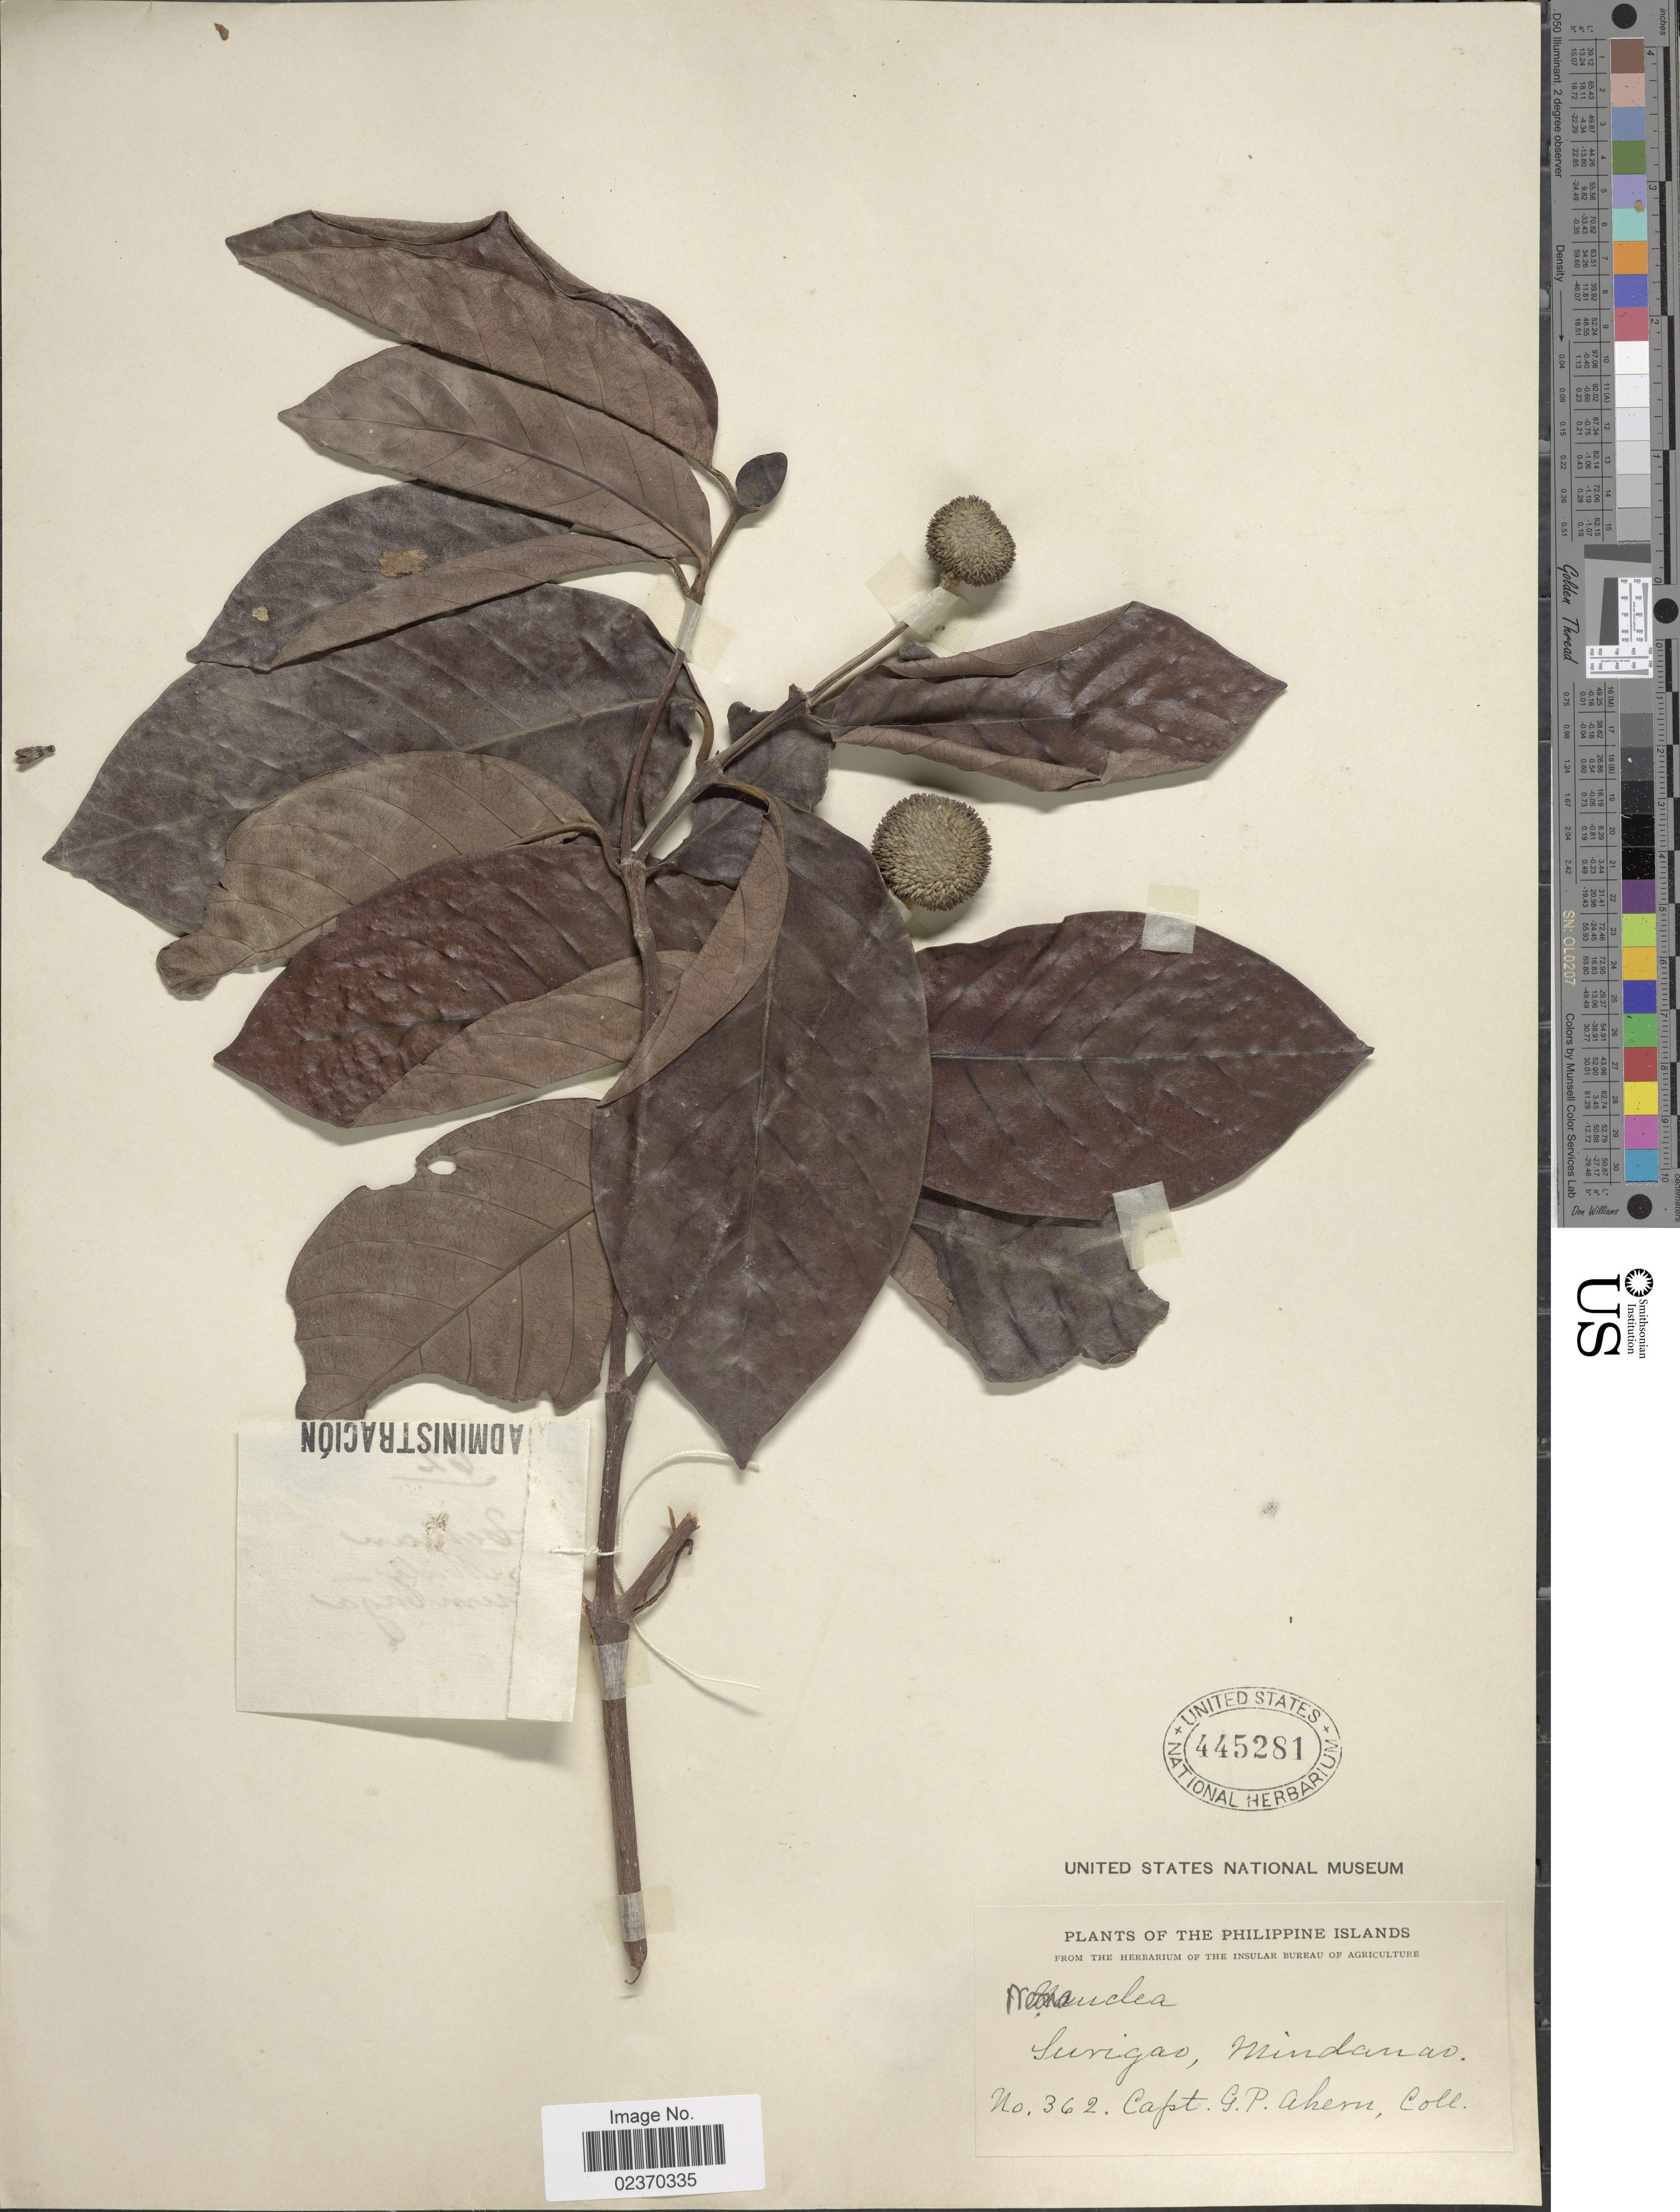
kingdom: Plantae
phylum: Tracheophyta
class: Magnoliopsida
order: Gentianales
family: Rubiaceae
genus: Neonauclea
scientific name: Neonauclea sp.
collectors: G. Ahern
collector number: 362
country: Philippines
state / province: Zamboanga Peninsula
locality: The Philippine Islands, Surigao, Mindanao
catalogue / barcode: US 445281